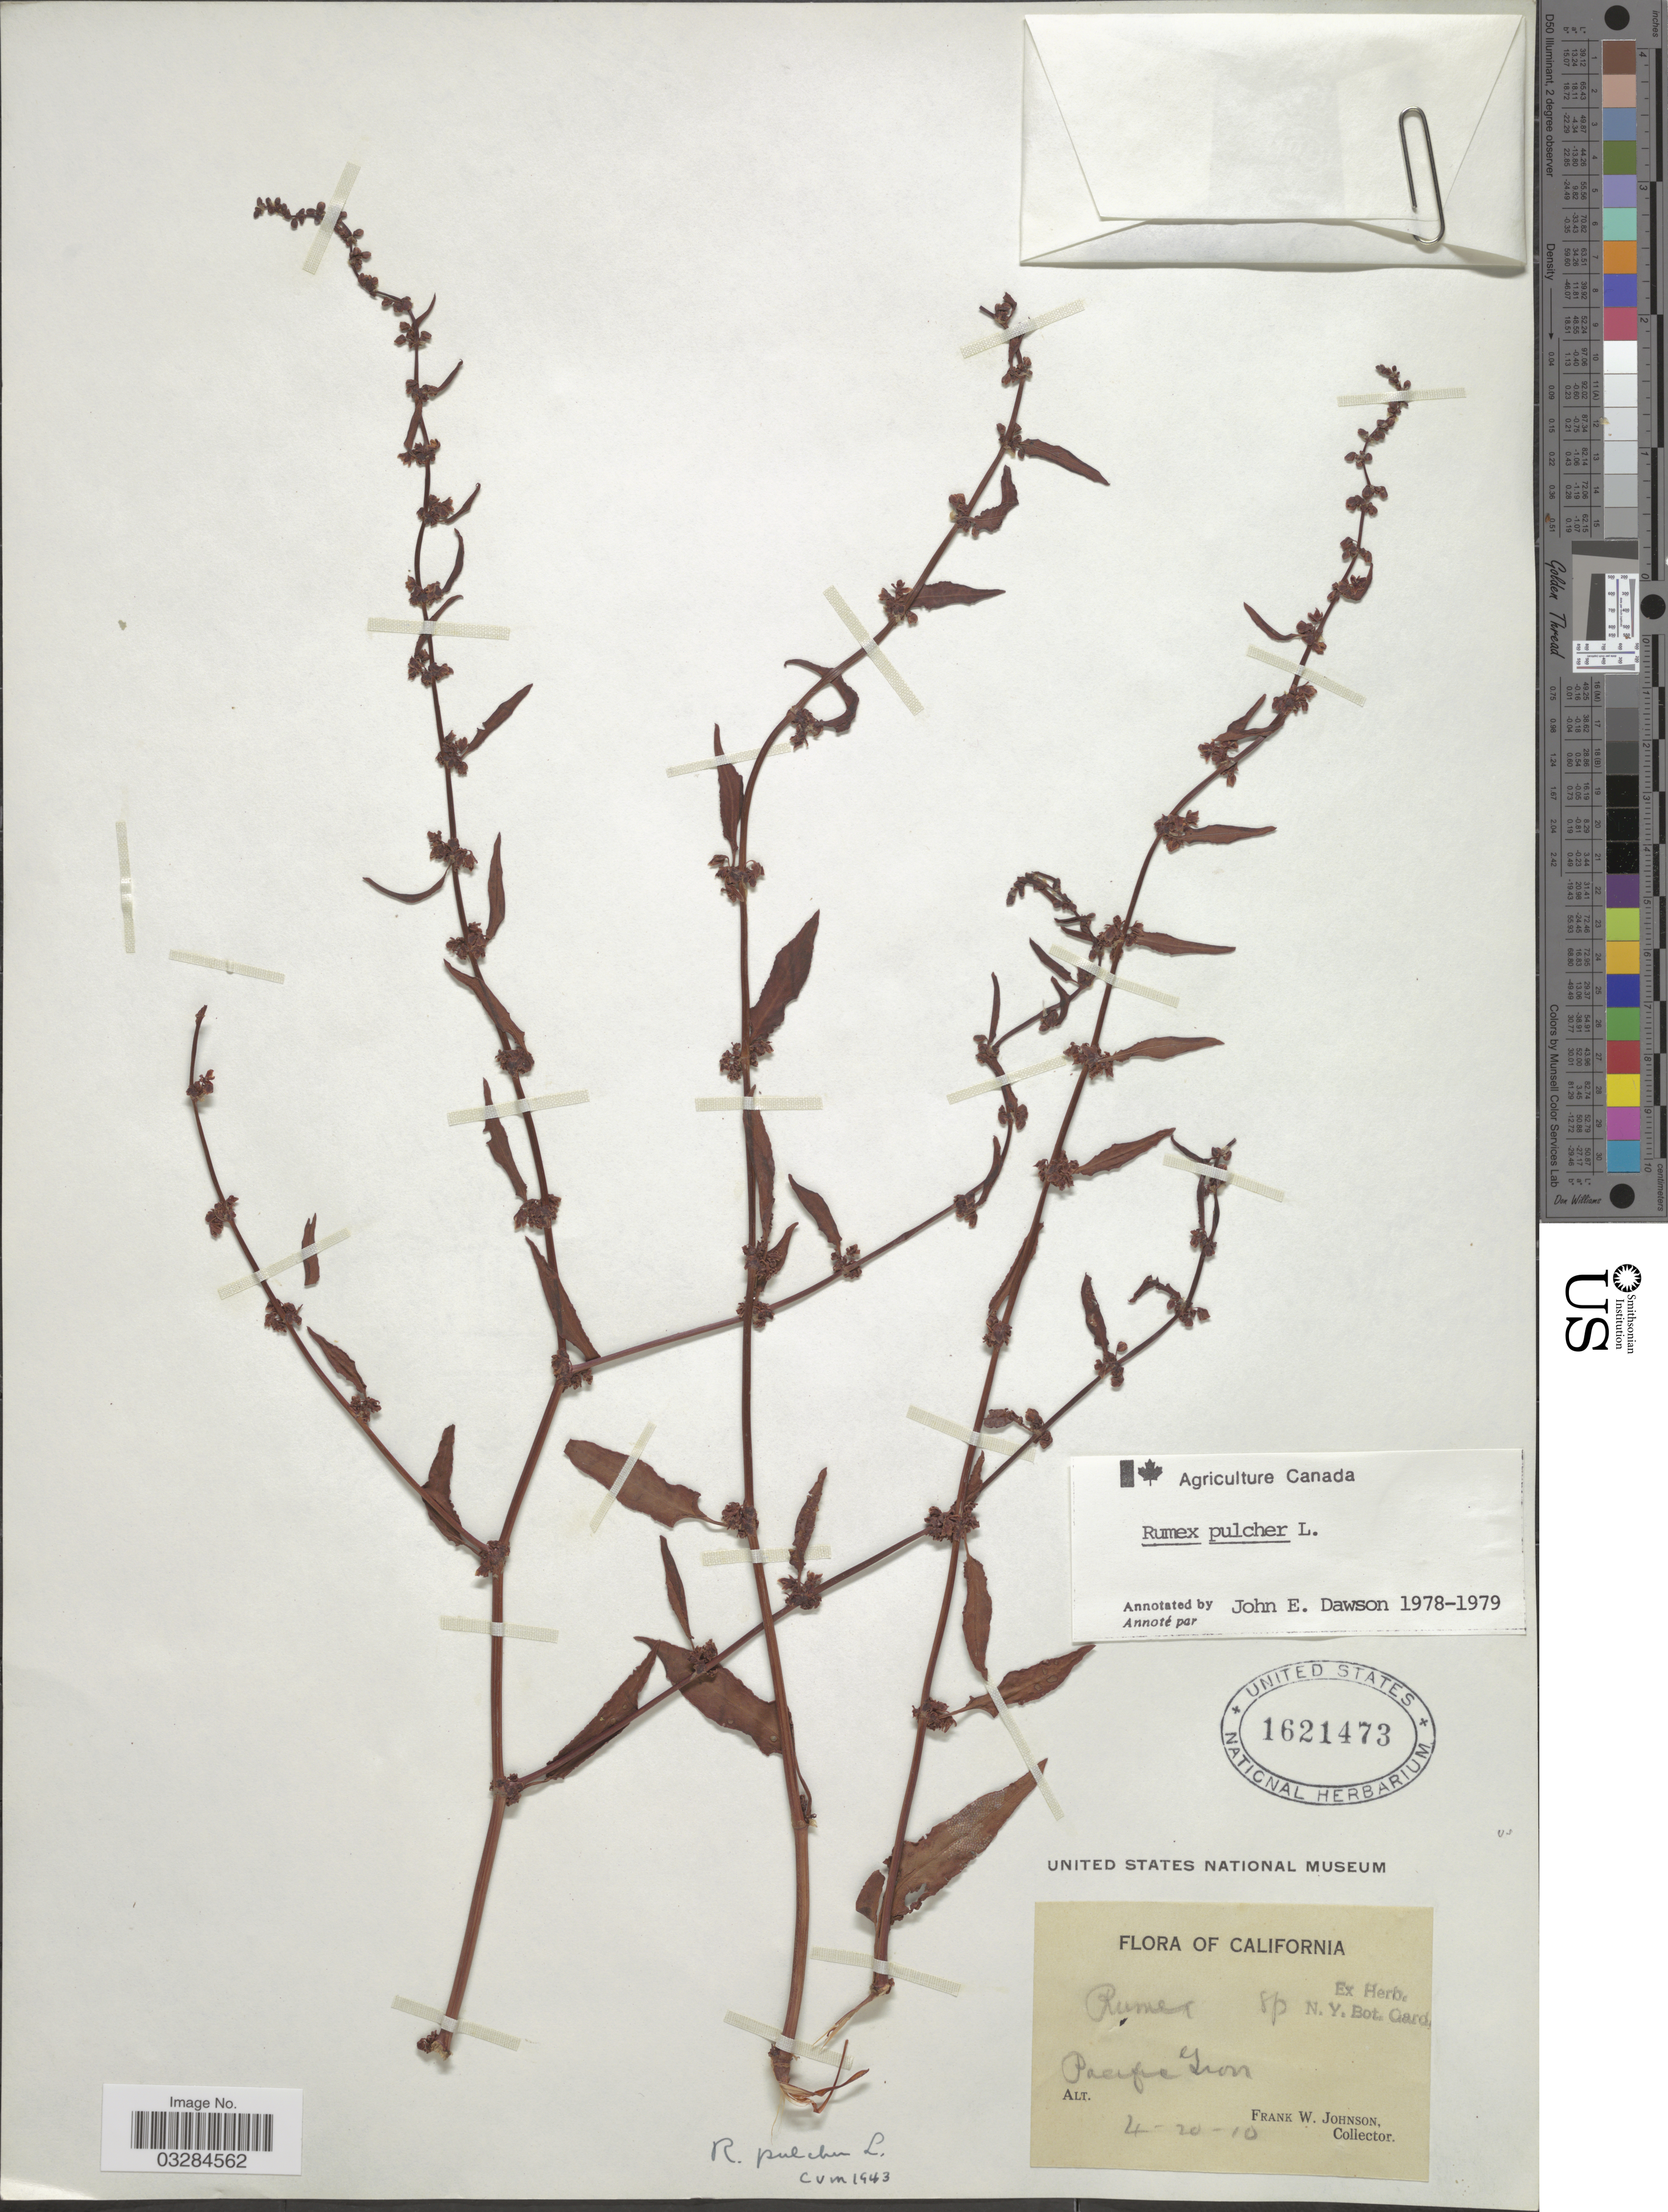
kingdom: Plantae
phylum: Tracheophyta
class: Magnoliopsida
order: Caryophyllales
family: Polygonaceae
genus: Rumex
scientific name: Rumex pulcher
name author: L.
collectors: F. W. Johnson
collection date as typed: Transcribed d/m/y: 20/4/10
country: United States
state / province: California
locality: Pacific Grove.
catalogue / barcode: US 1621473